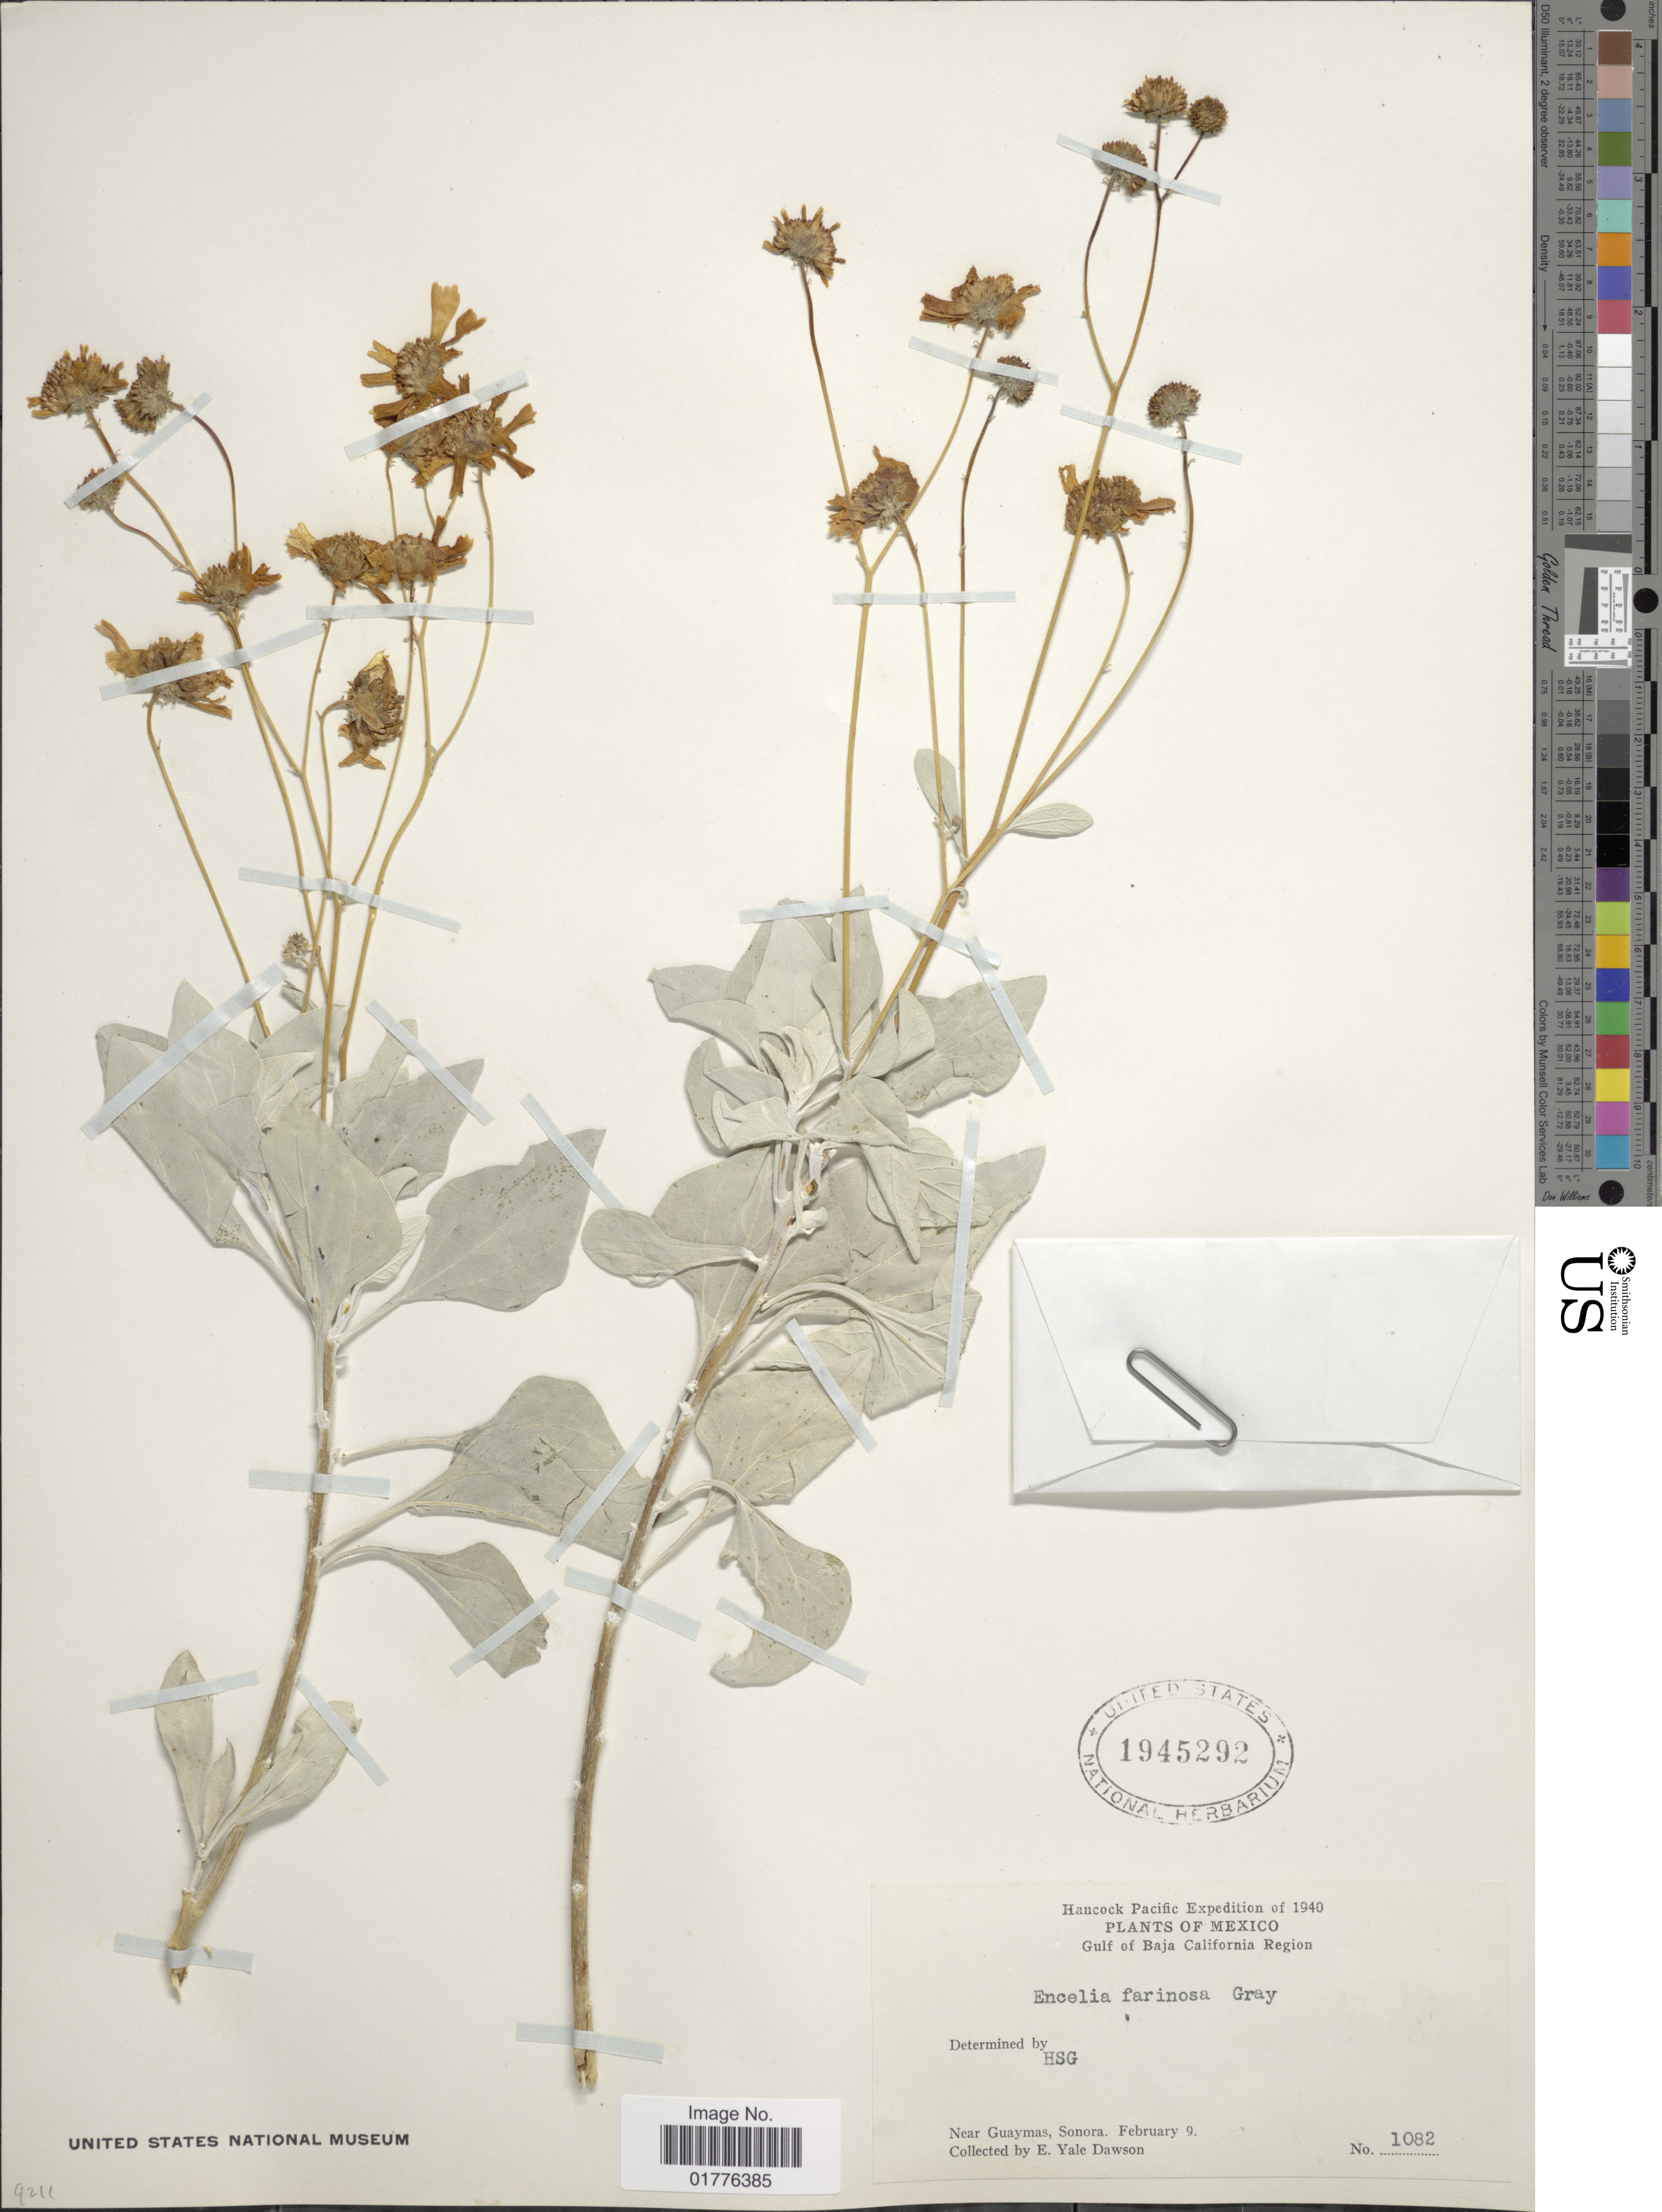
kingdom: Plantae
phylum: Tracheophyta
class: Magnoliopsida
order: Asterales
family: Asteraceae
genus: Encelia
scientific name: Encelia farinosa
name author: A. Gray ex Torr. in Emory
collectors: N. Yensen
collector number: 1082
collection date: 1940-02-09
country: Mexico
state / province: Sonora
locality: Gulf of Baja California Region, near Guaymas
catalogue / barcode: US 1945292